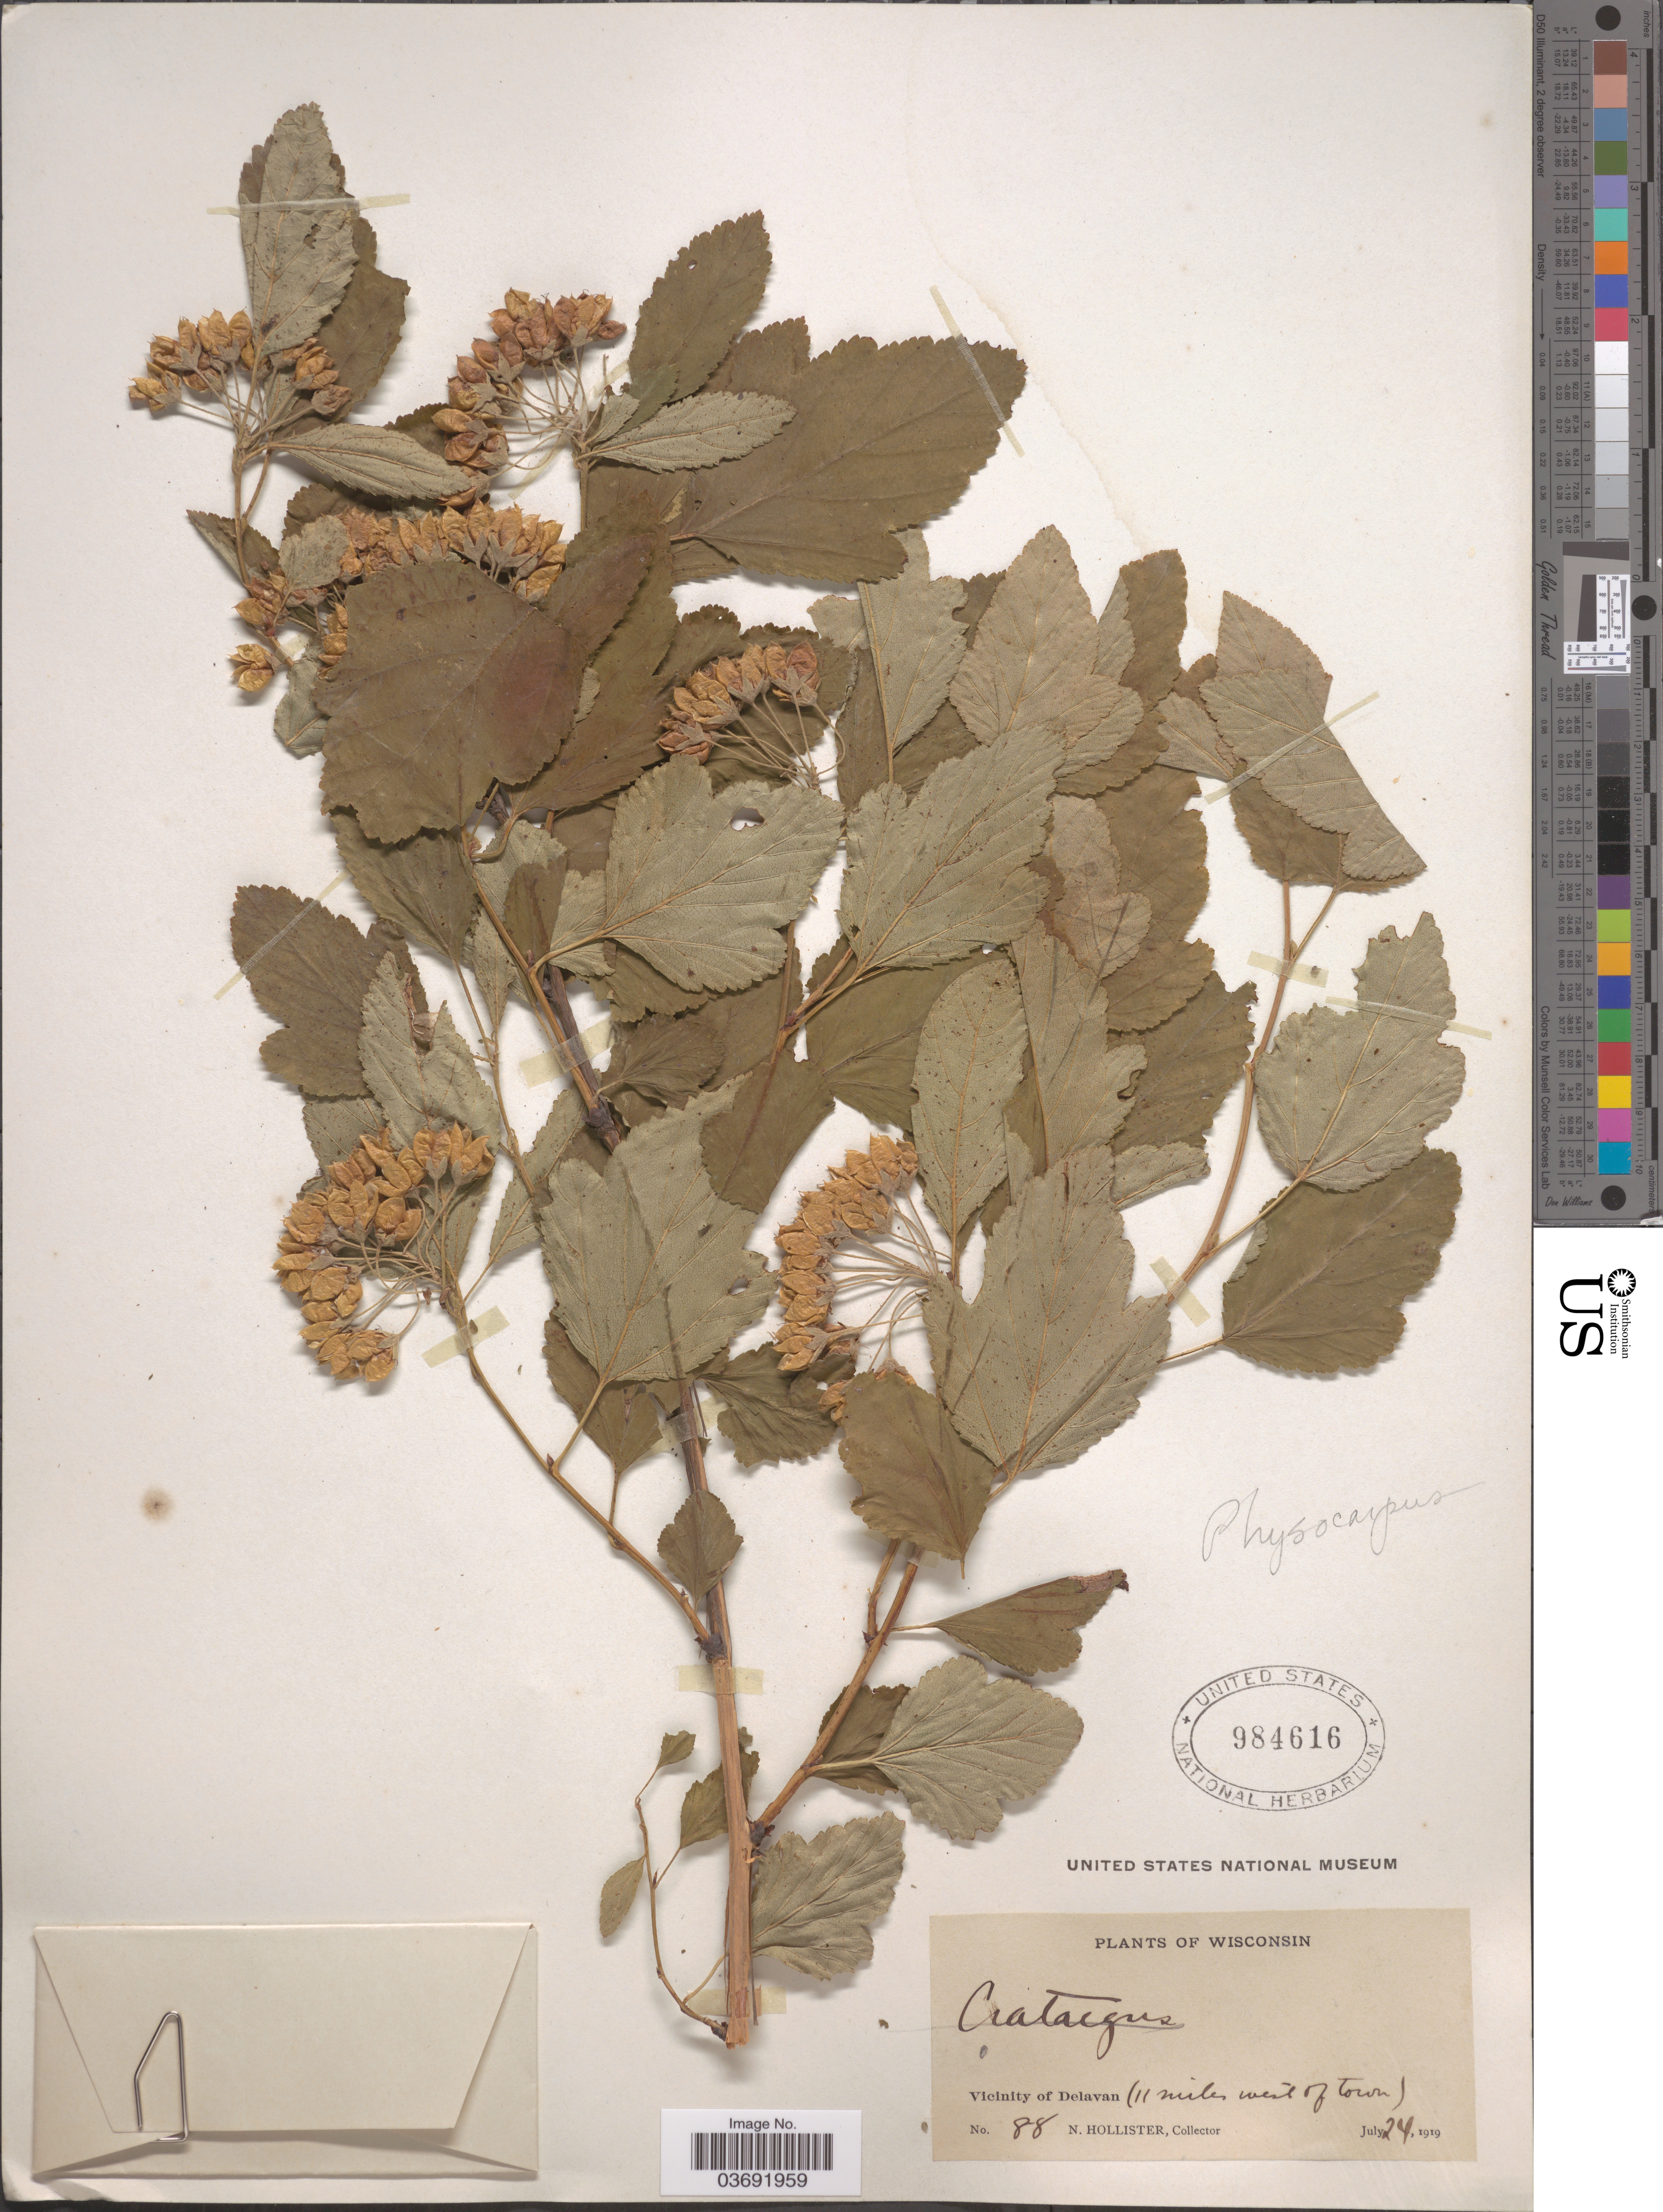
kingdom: Plantae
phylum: Tracheophyta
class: Magnoliopsida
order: Rosales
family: Rosaceae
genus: Physocarpus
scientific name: Physocarpus intermedius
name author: (Rydb.) C.K. Schneid.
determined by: Strong, Mark T., (BOT), Smithsonian Institution - National Museum of Natural History (UNITED STATES)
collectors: N. Hollister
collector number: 88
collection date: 1919-07-24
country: United States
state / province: Wisconsin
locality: Vicinity of Delavan (11 miles west of Town).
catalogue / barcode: US 984616